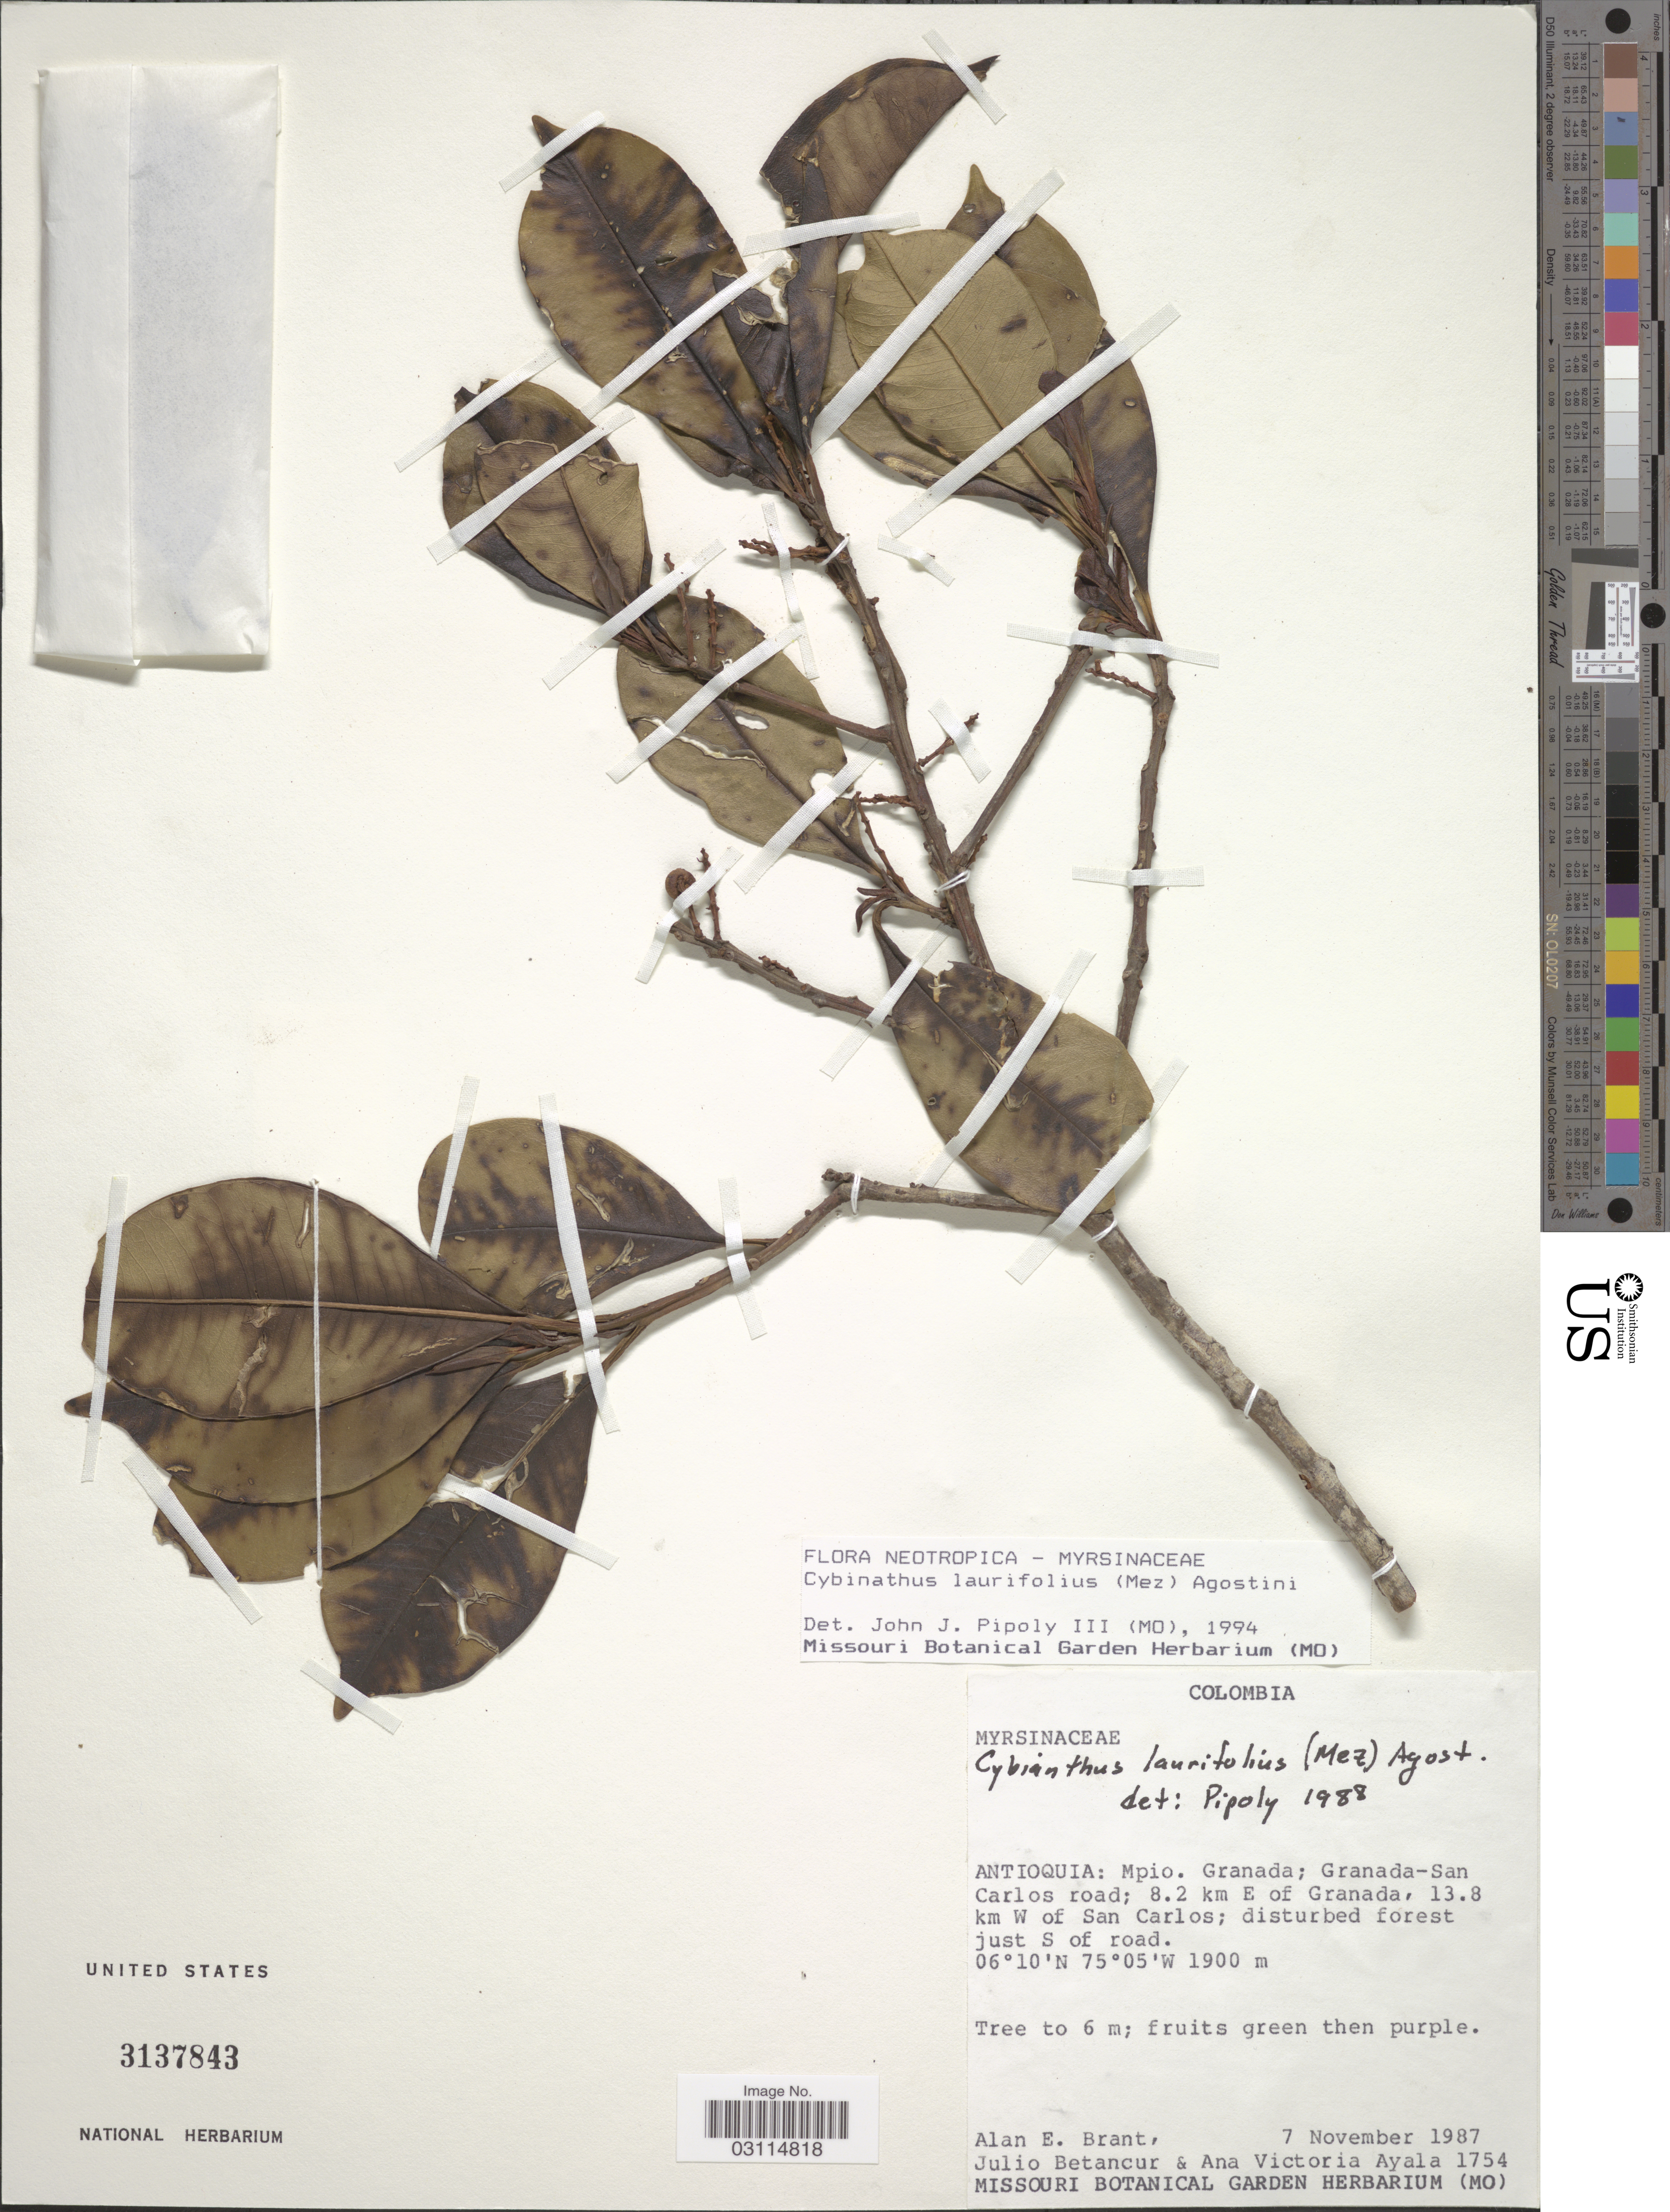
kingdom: Plantae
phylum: Tracheophyta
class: Magnoliopsida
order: Ericales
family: Primulaceae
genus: Cybianthus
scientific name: Cybianthus laurifolius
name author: (Mez) G. Agostini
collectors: A. Brant, J. Betancur & A. V. Ayala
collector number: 1754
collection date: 1987-11-07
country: Colombia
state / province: Antioquia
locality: Mpio. Granada; Granada-San Carlos road; 8.2 km E of Granada, 13.8 km W of San Carlos.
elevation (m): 1900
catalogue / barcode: US 3137843